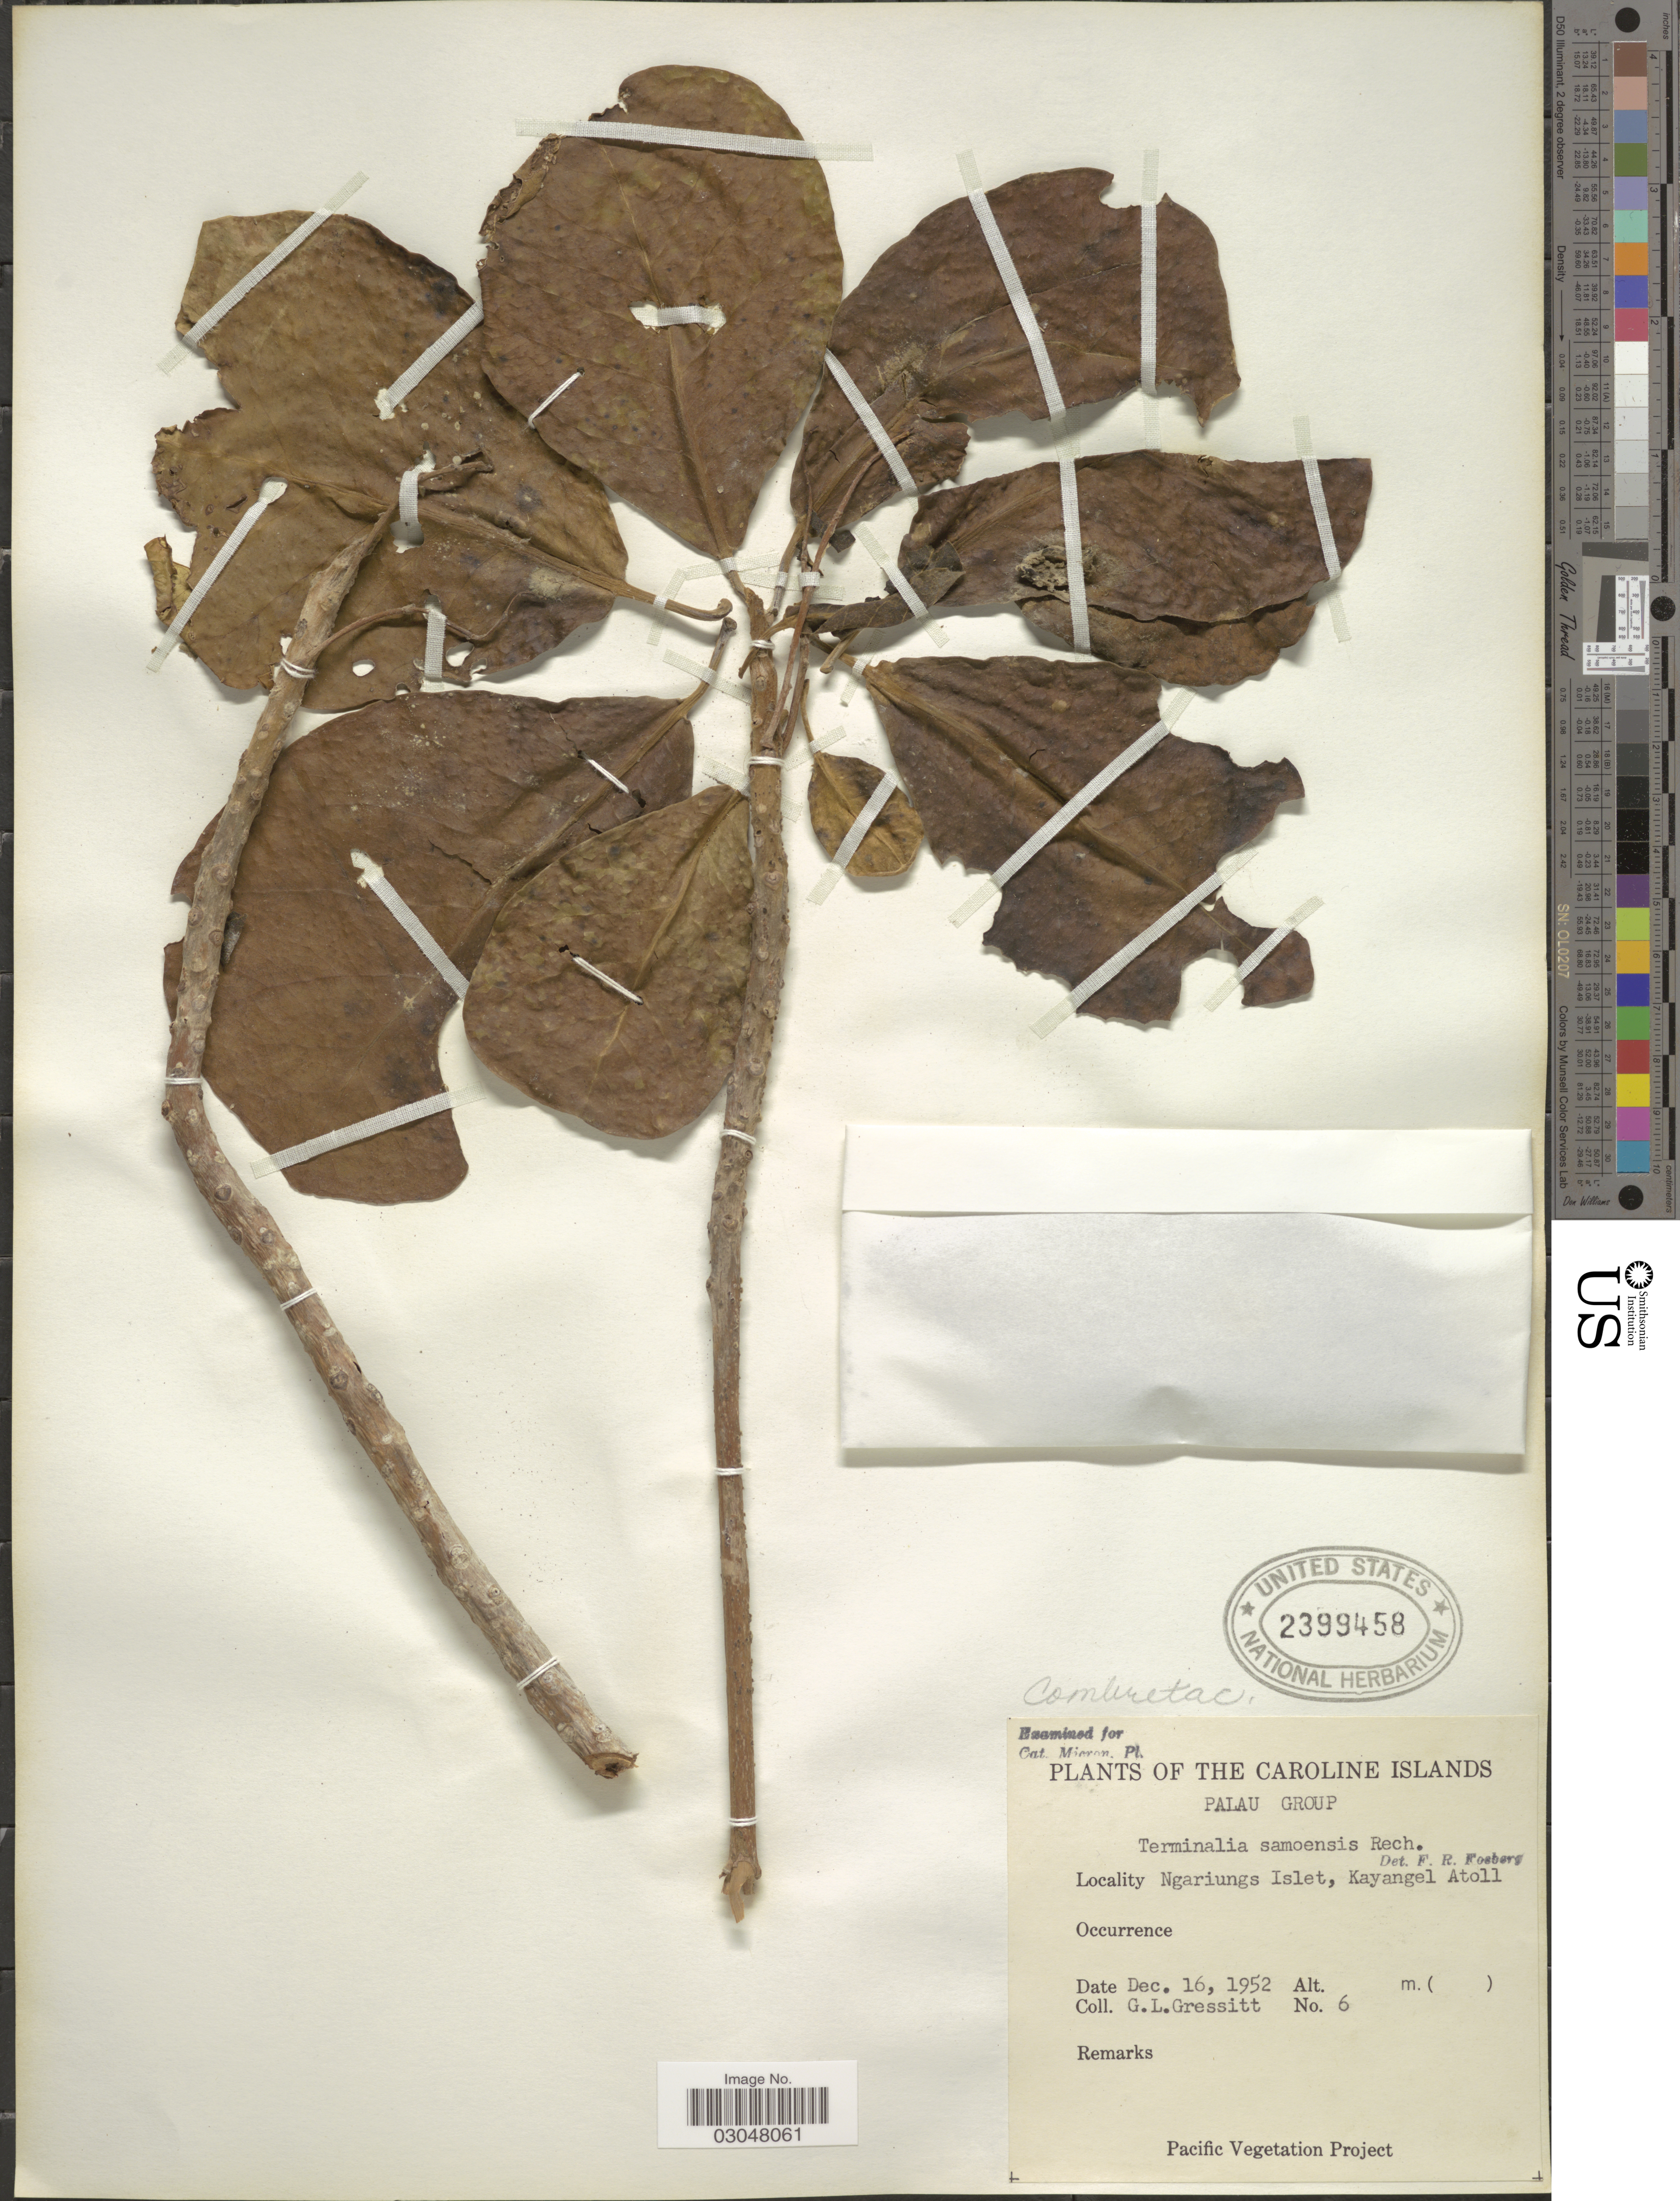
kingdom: Plantae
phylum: Tracheophyta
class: Magnoliopsida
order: Myrtales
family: Combretaceae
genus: Terminalia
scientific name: Terminalia samoensis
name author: Rech.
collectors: G. Gressitt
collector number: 6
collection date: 1952-12-16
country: Palau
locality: The Caroline Islands. Palau Group. Ngariungs Islet, Kayangel Atoll.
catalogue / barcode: US 2399458